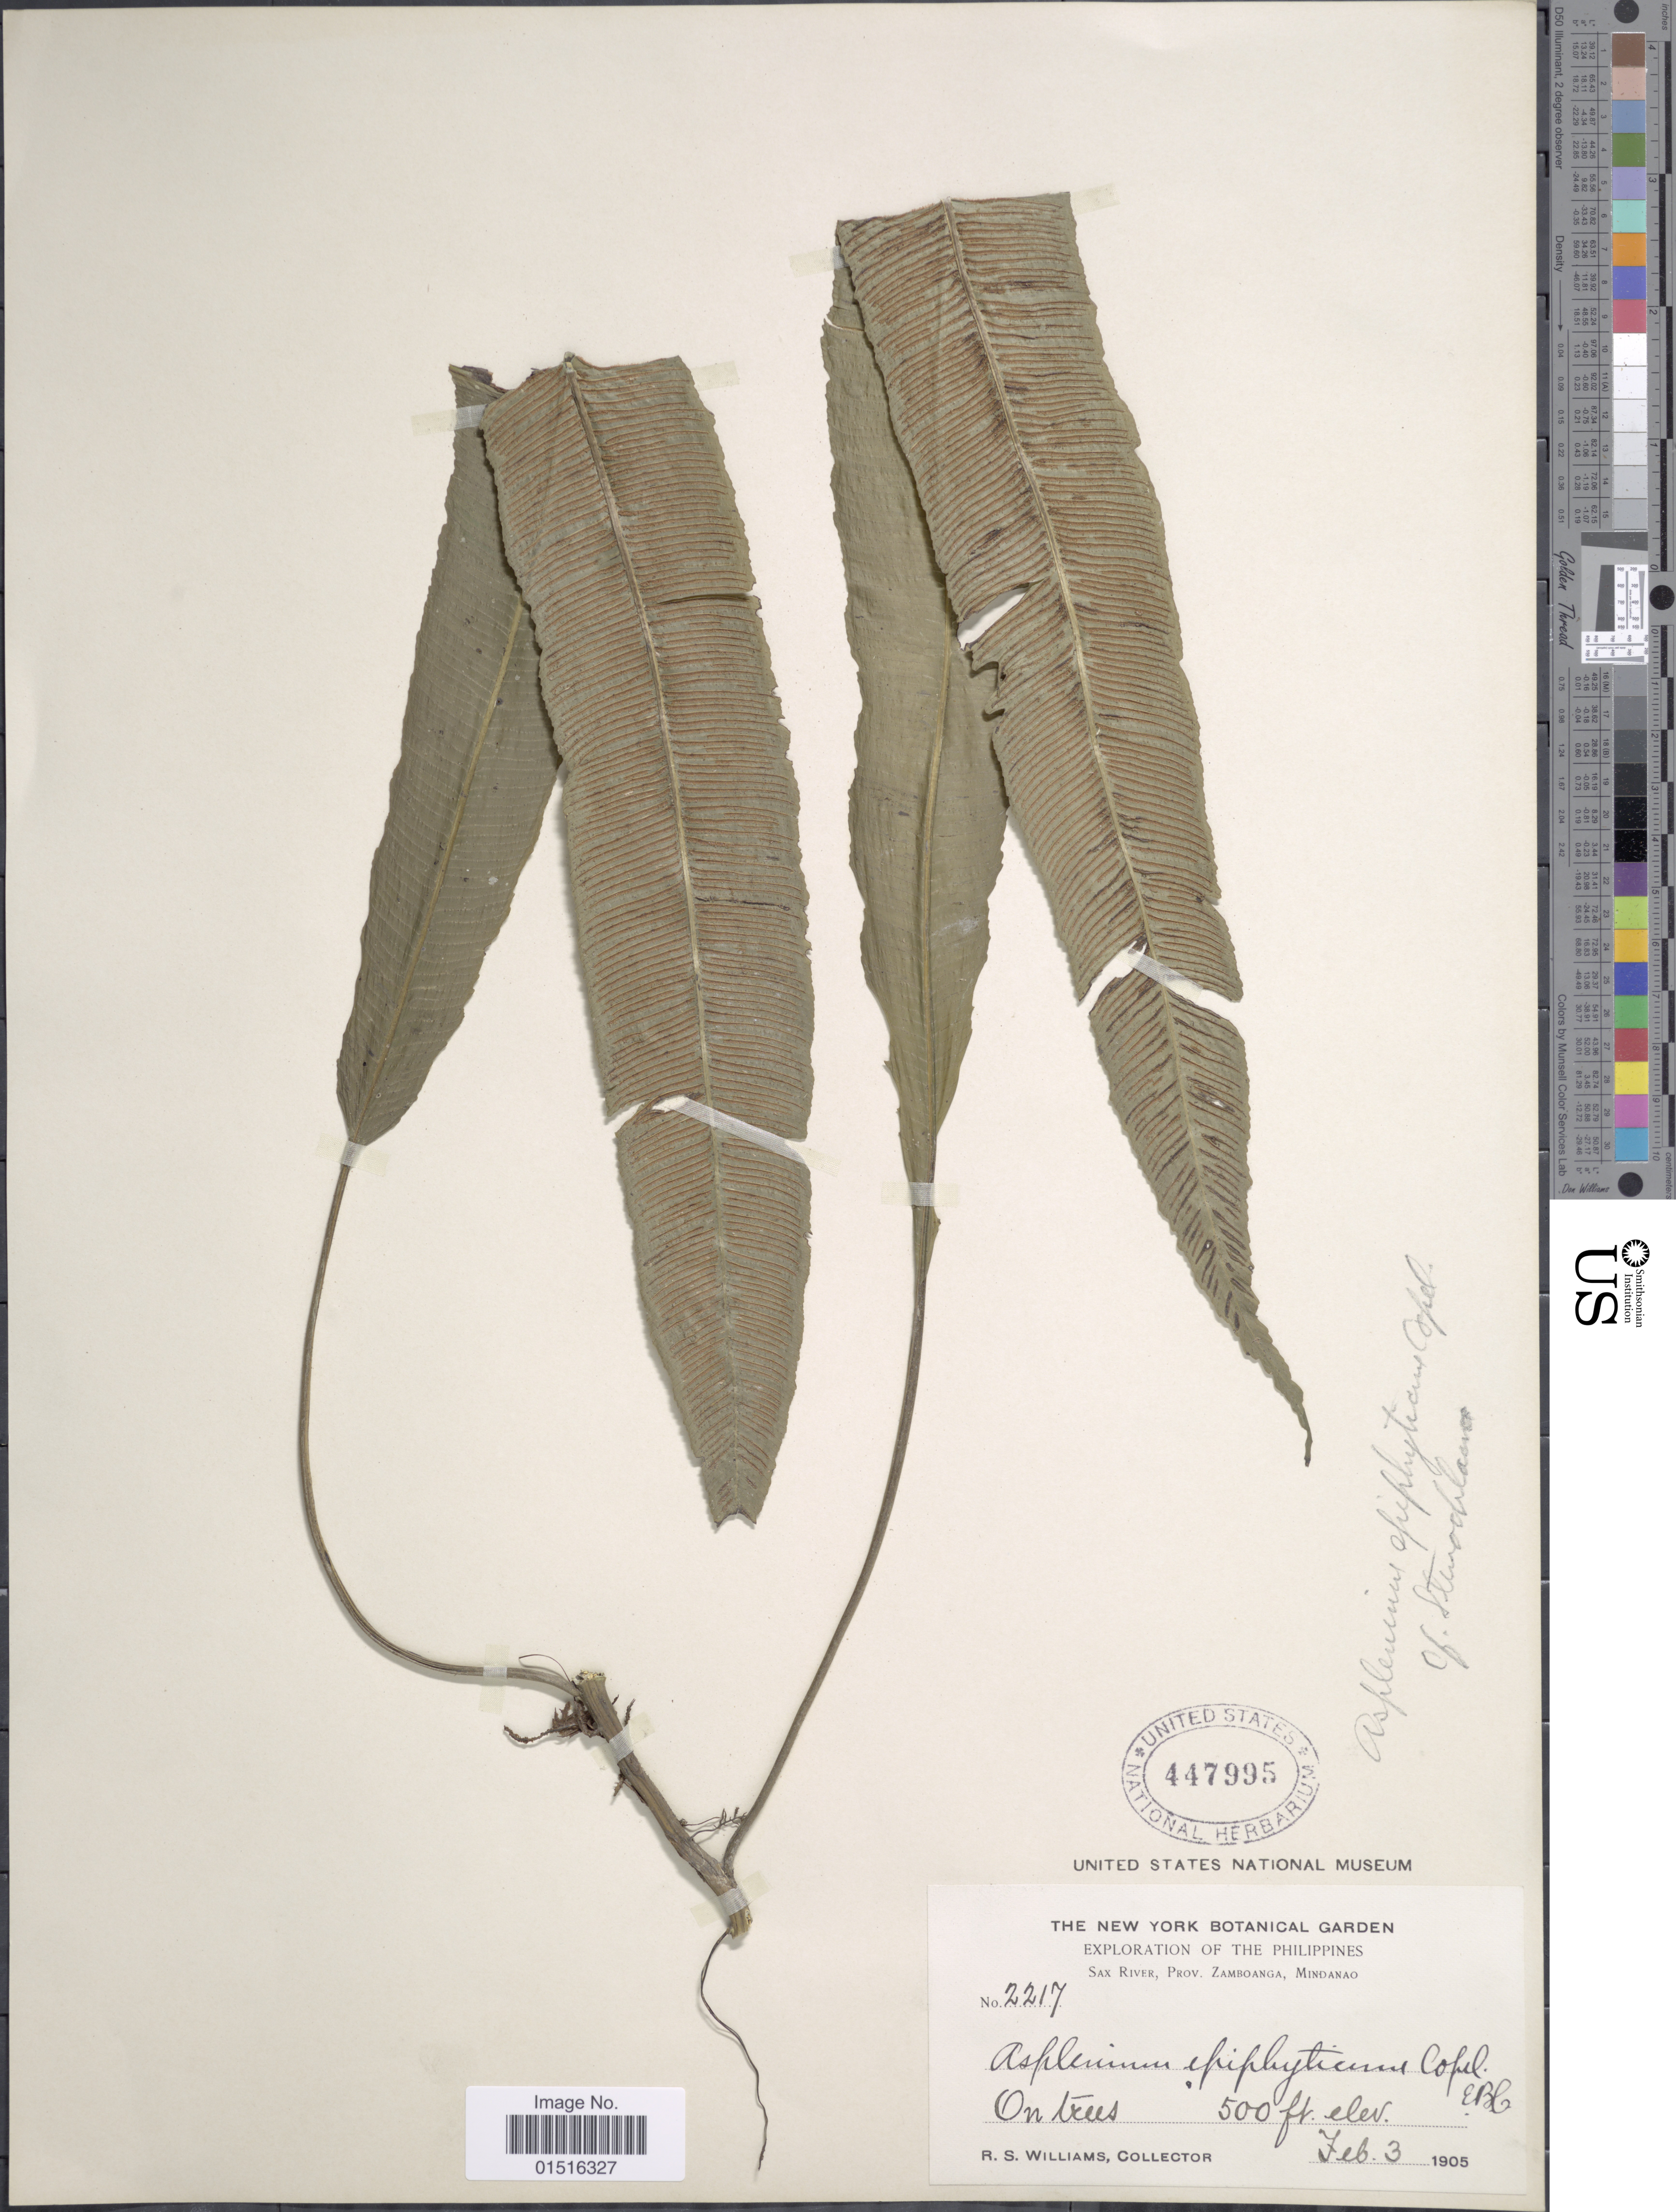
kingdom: Plantae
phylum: Tracheophyta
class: Polypodiopsida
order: Polypodiales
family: Aspleniaceae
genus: Asplenium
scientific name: Asplenium epiphyticum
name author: Copel.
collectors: R. S. Williams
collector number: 2217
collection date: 1905-02-03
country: Philippines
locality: Sax River, Prov. Zamboanga, Mindanao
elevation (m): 152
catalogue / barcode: US 447995